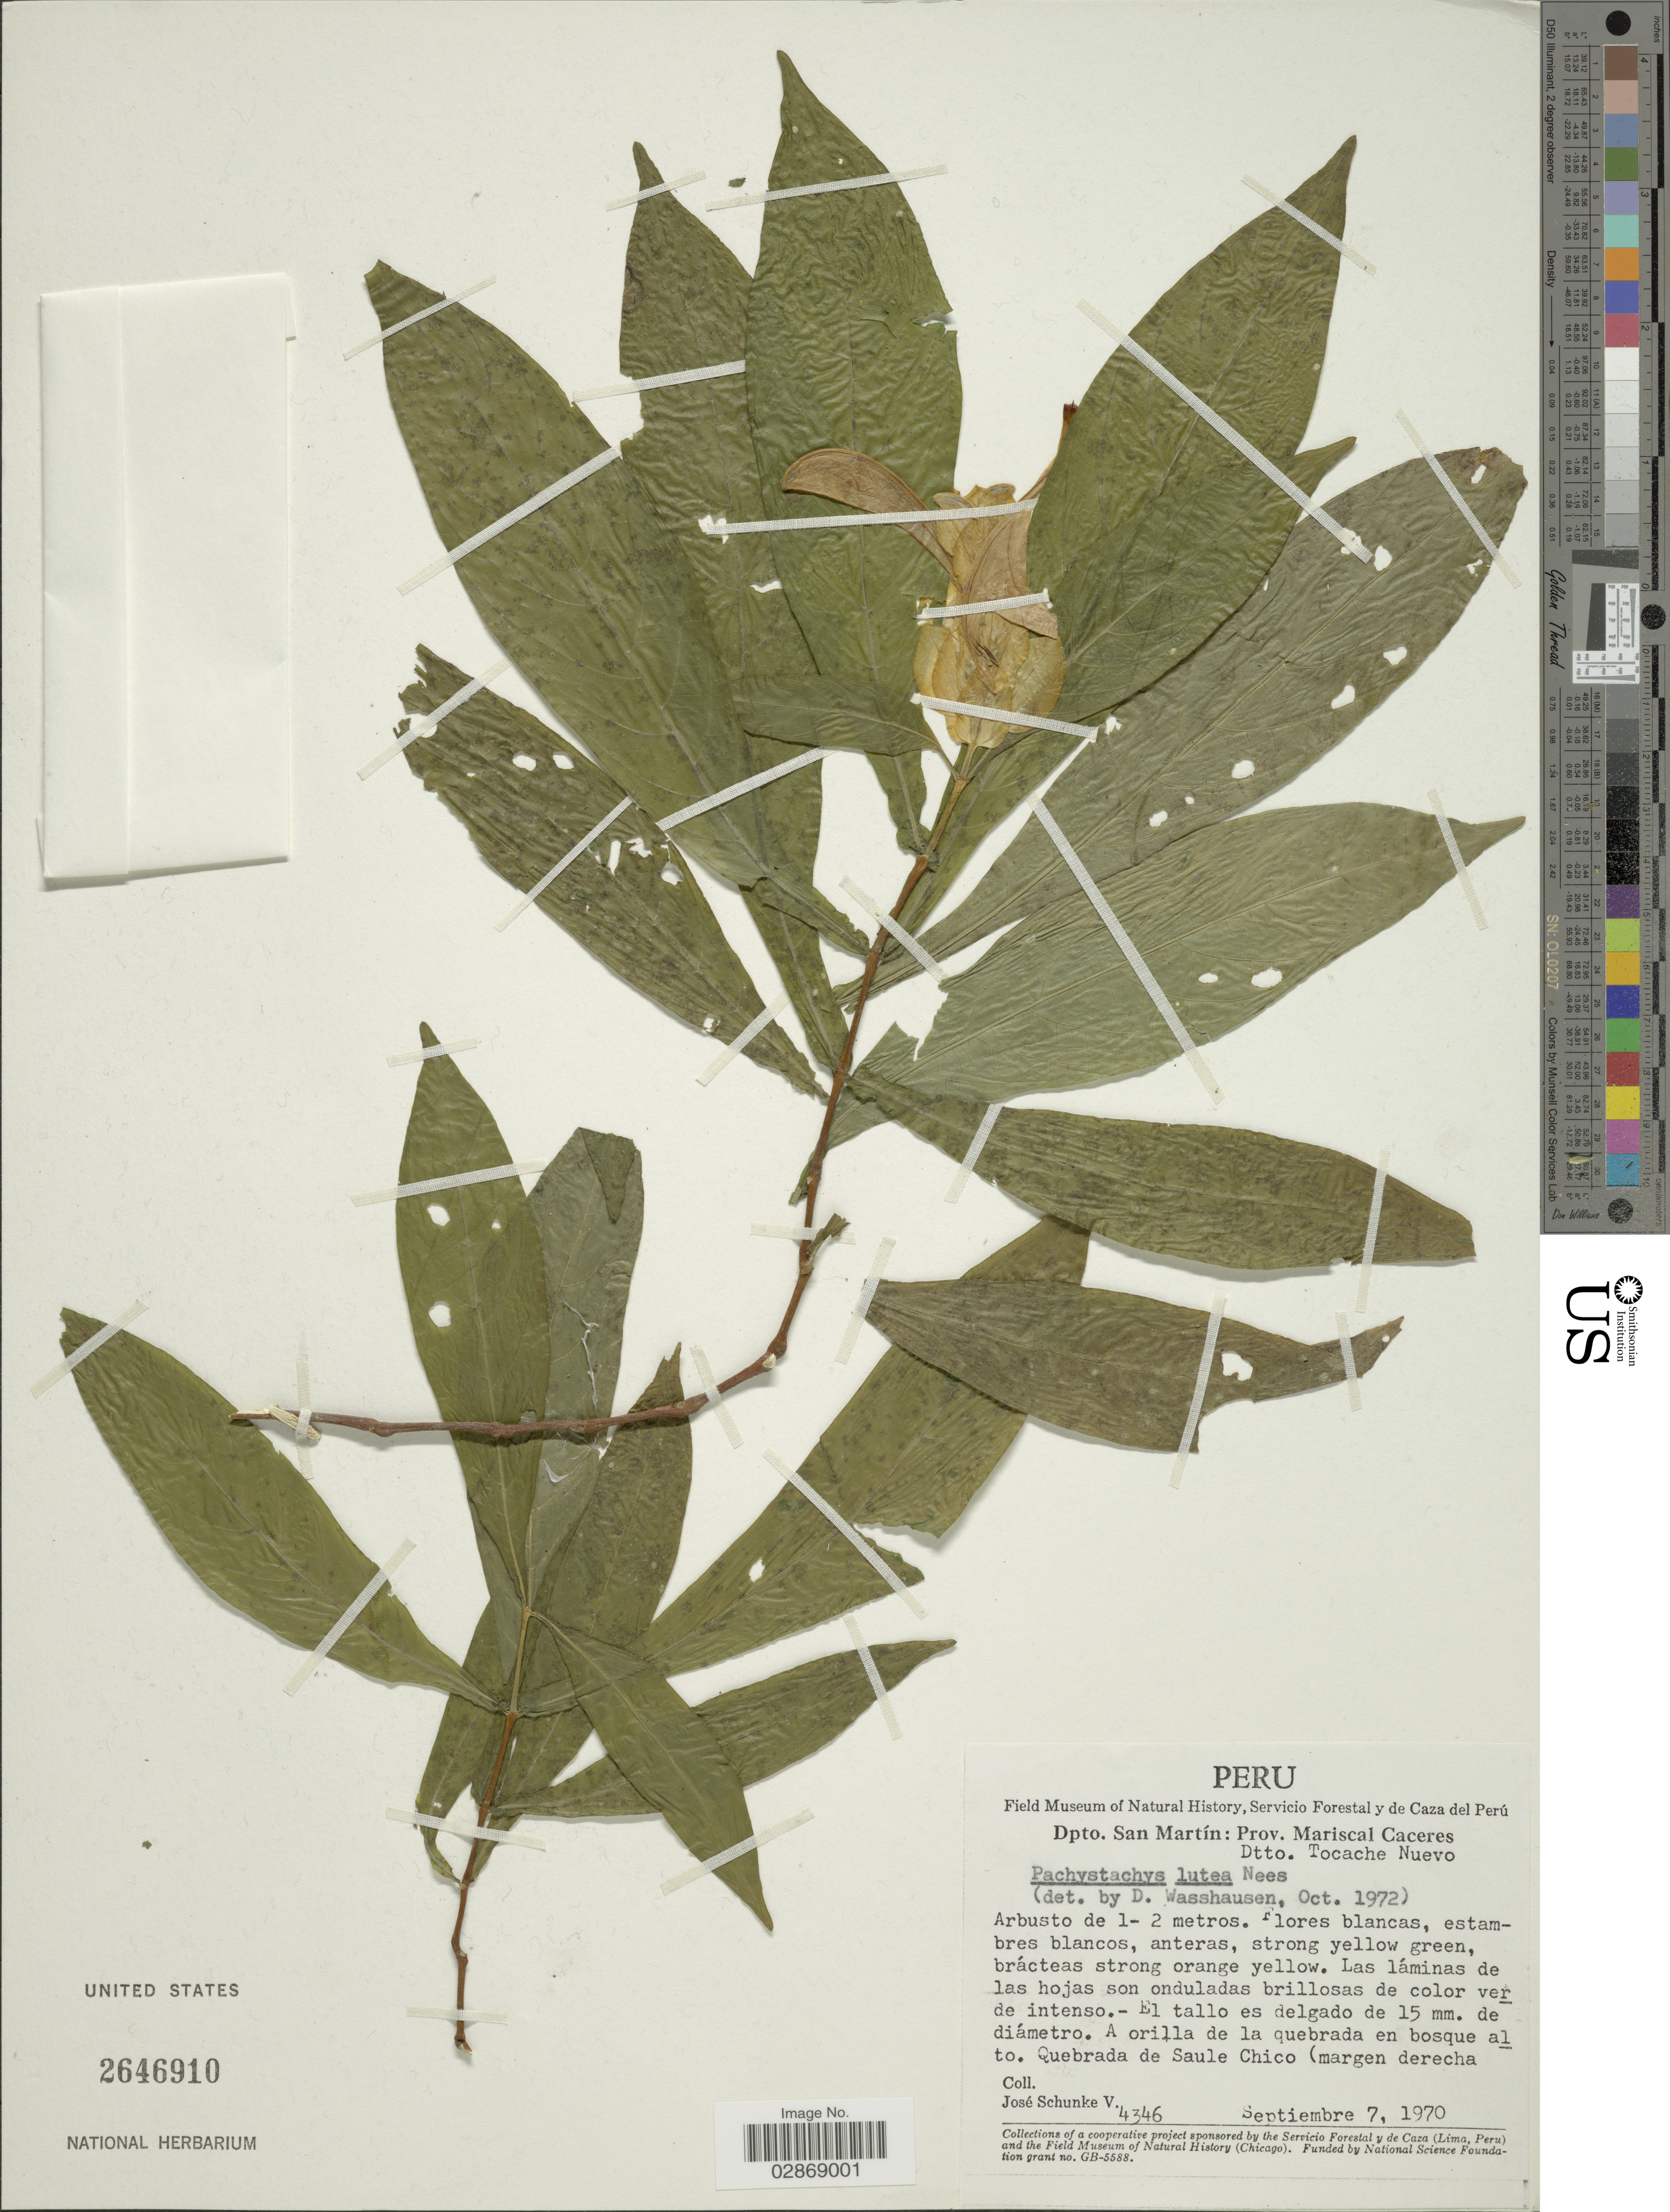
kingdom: Plantae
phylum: Tracheophyta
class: Magnoliopsida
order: Lamiales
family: Acanthaceae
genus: Pachystachys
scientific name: Pachystachys lutea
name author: Nees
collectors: J. Schunke Vigo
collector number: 4346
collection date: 1970-09-07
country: Peru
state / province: San Martín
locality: Dpto. San Martín: Prov. Mariscal Caceres. Dtto. Tocache Nuevo. A orilla de la quebrada en bosque alto. Quebrada de Saule Chico (margen derecha .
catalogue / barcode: US 2646910